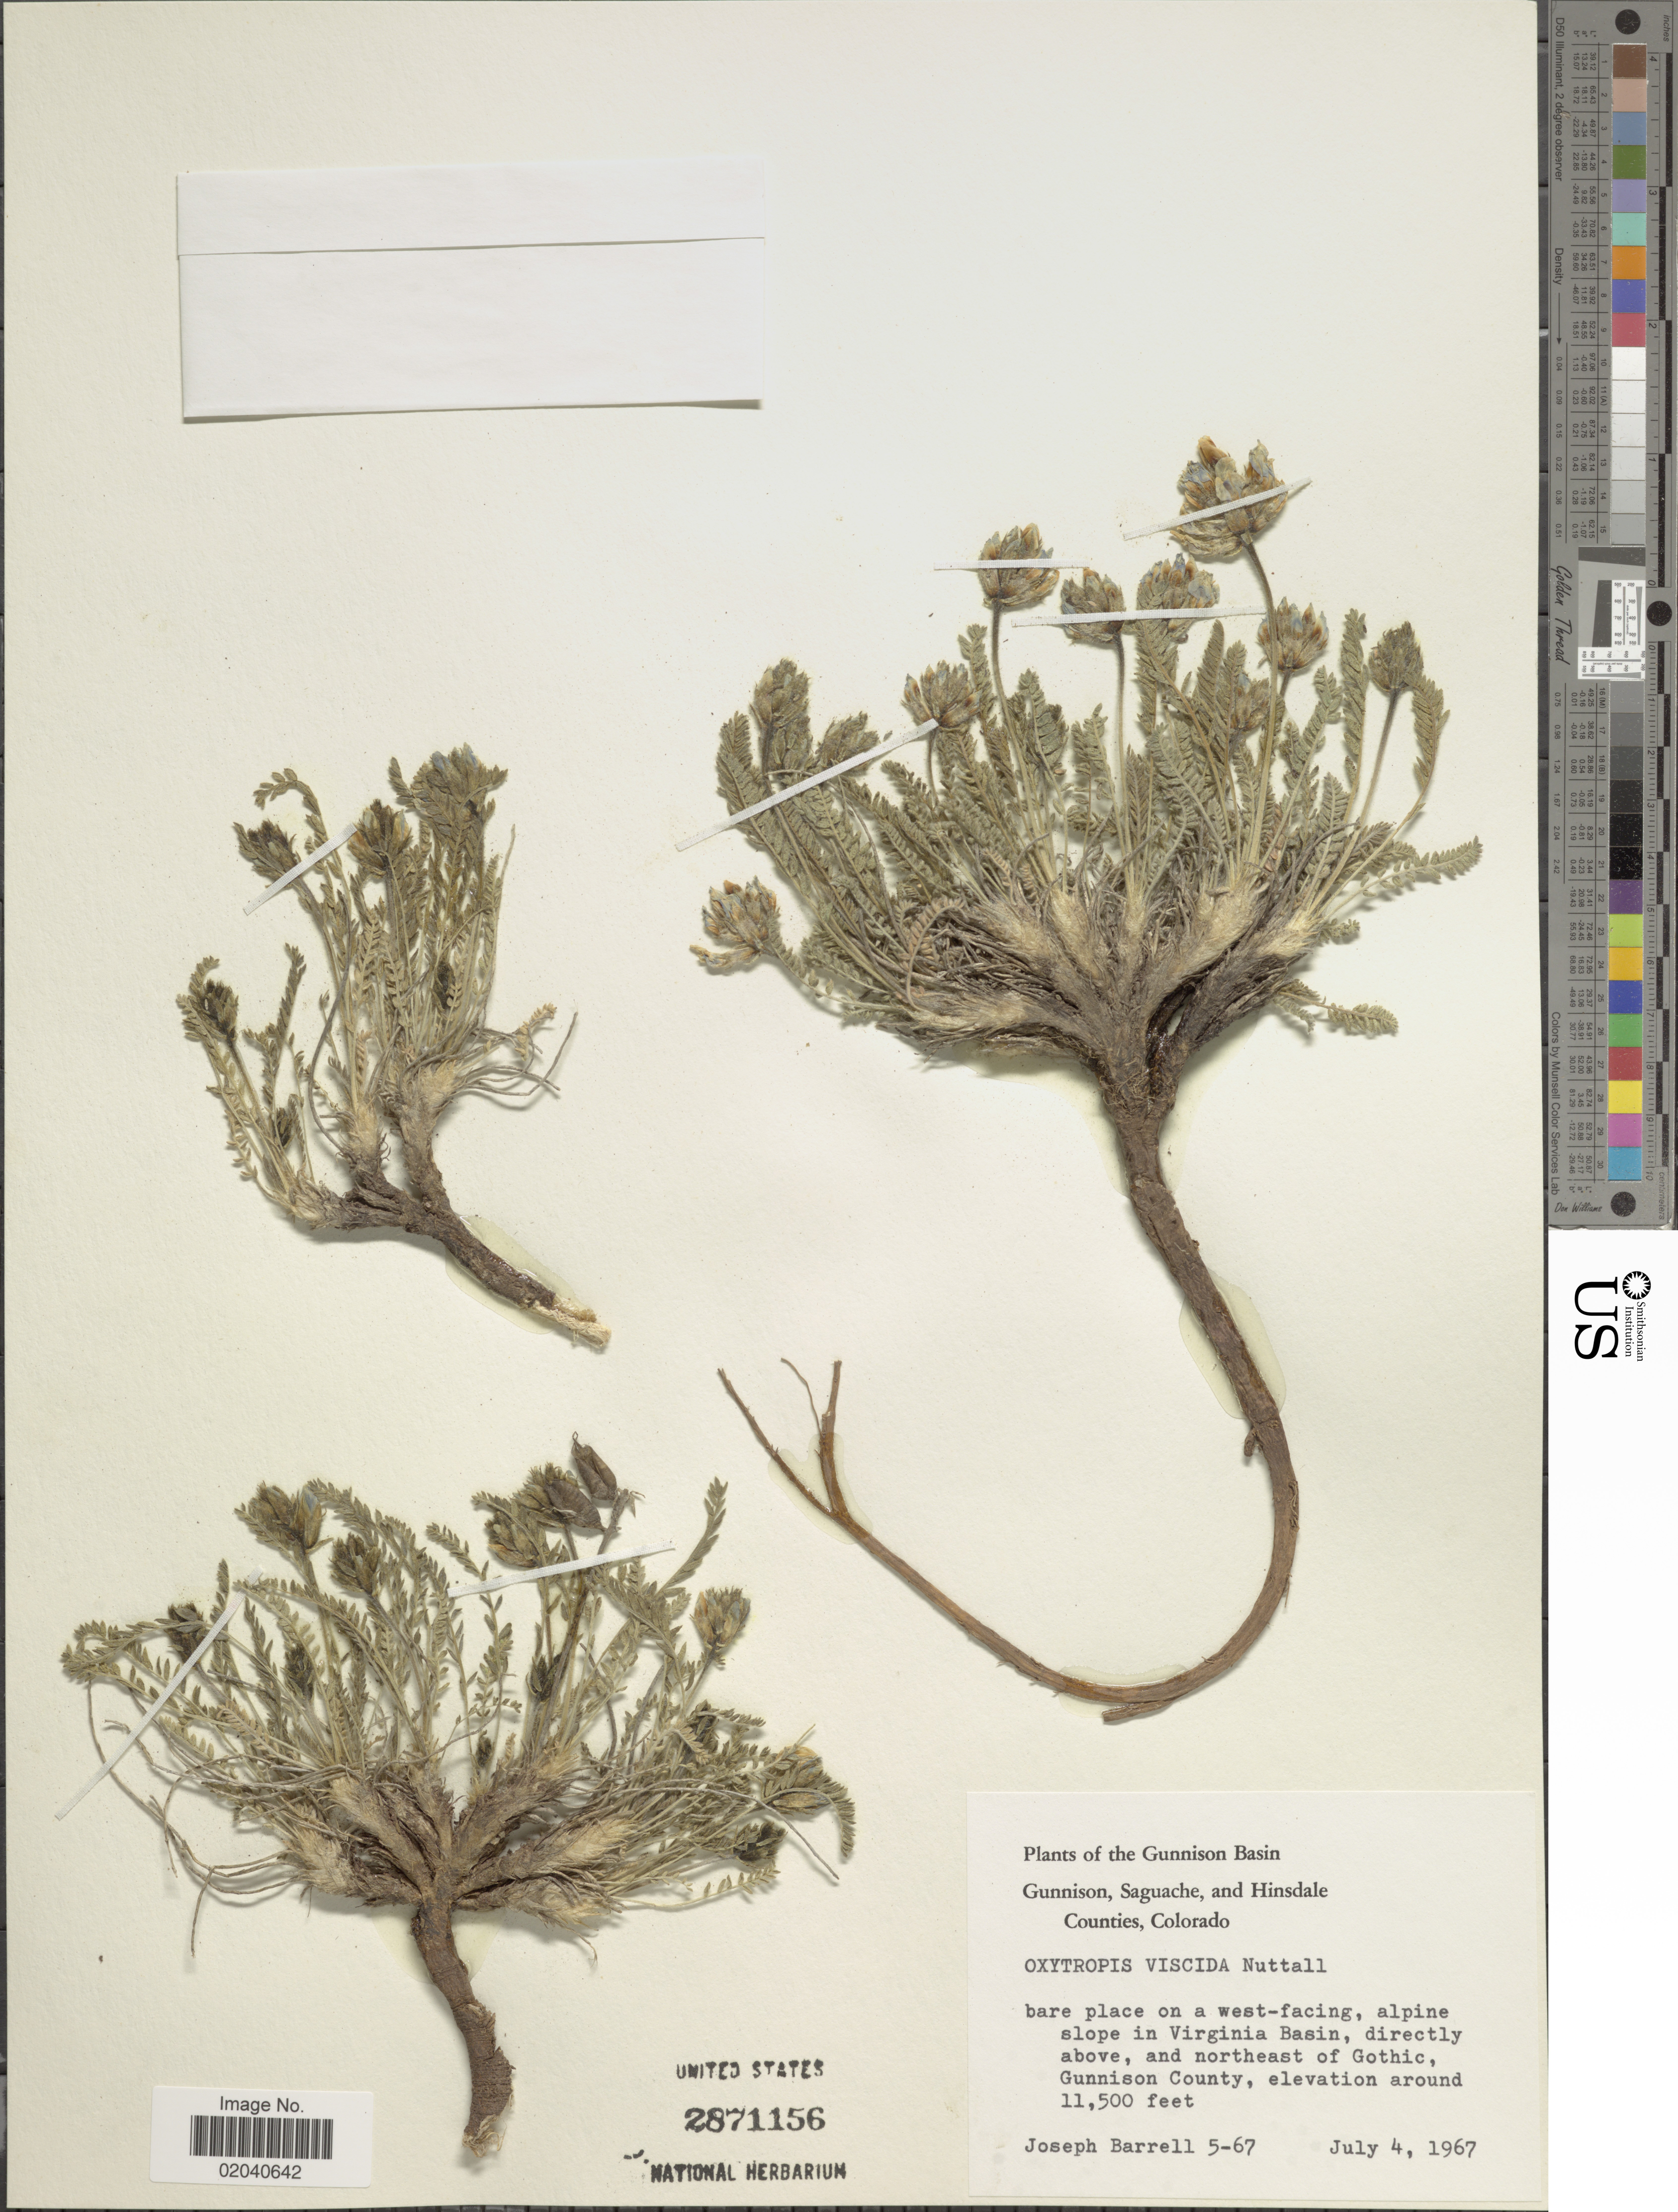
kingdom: Plantae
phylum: Tracheophyta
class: Magnoliopsida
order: Fabales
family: Fabaceae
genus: Oxytropis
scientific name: Oxytropis viscida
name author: Nutt.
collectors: J. Barrell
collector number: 5-67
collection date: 1967-07-04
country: United States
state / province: Colorado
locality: Gunnsion Basin, Gunnison, Saguache, and Hinsdale Counties, bare place on a west-facing, alpine slope in Virginia Basin, directly above, and northeast of Gothic, Gunnison County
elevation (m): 3505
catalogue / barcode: US 2871156